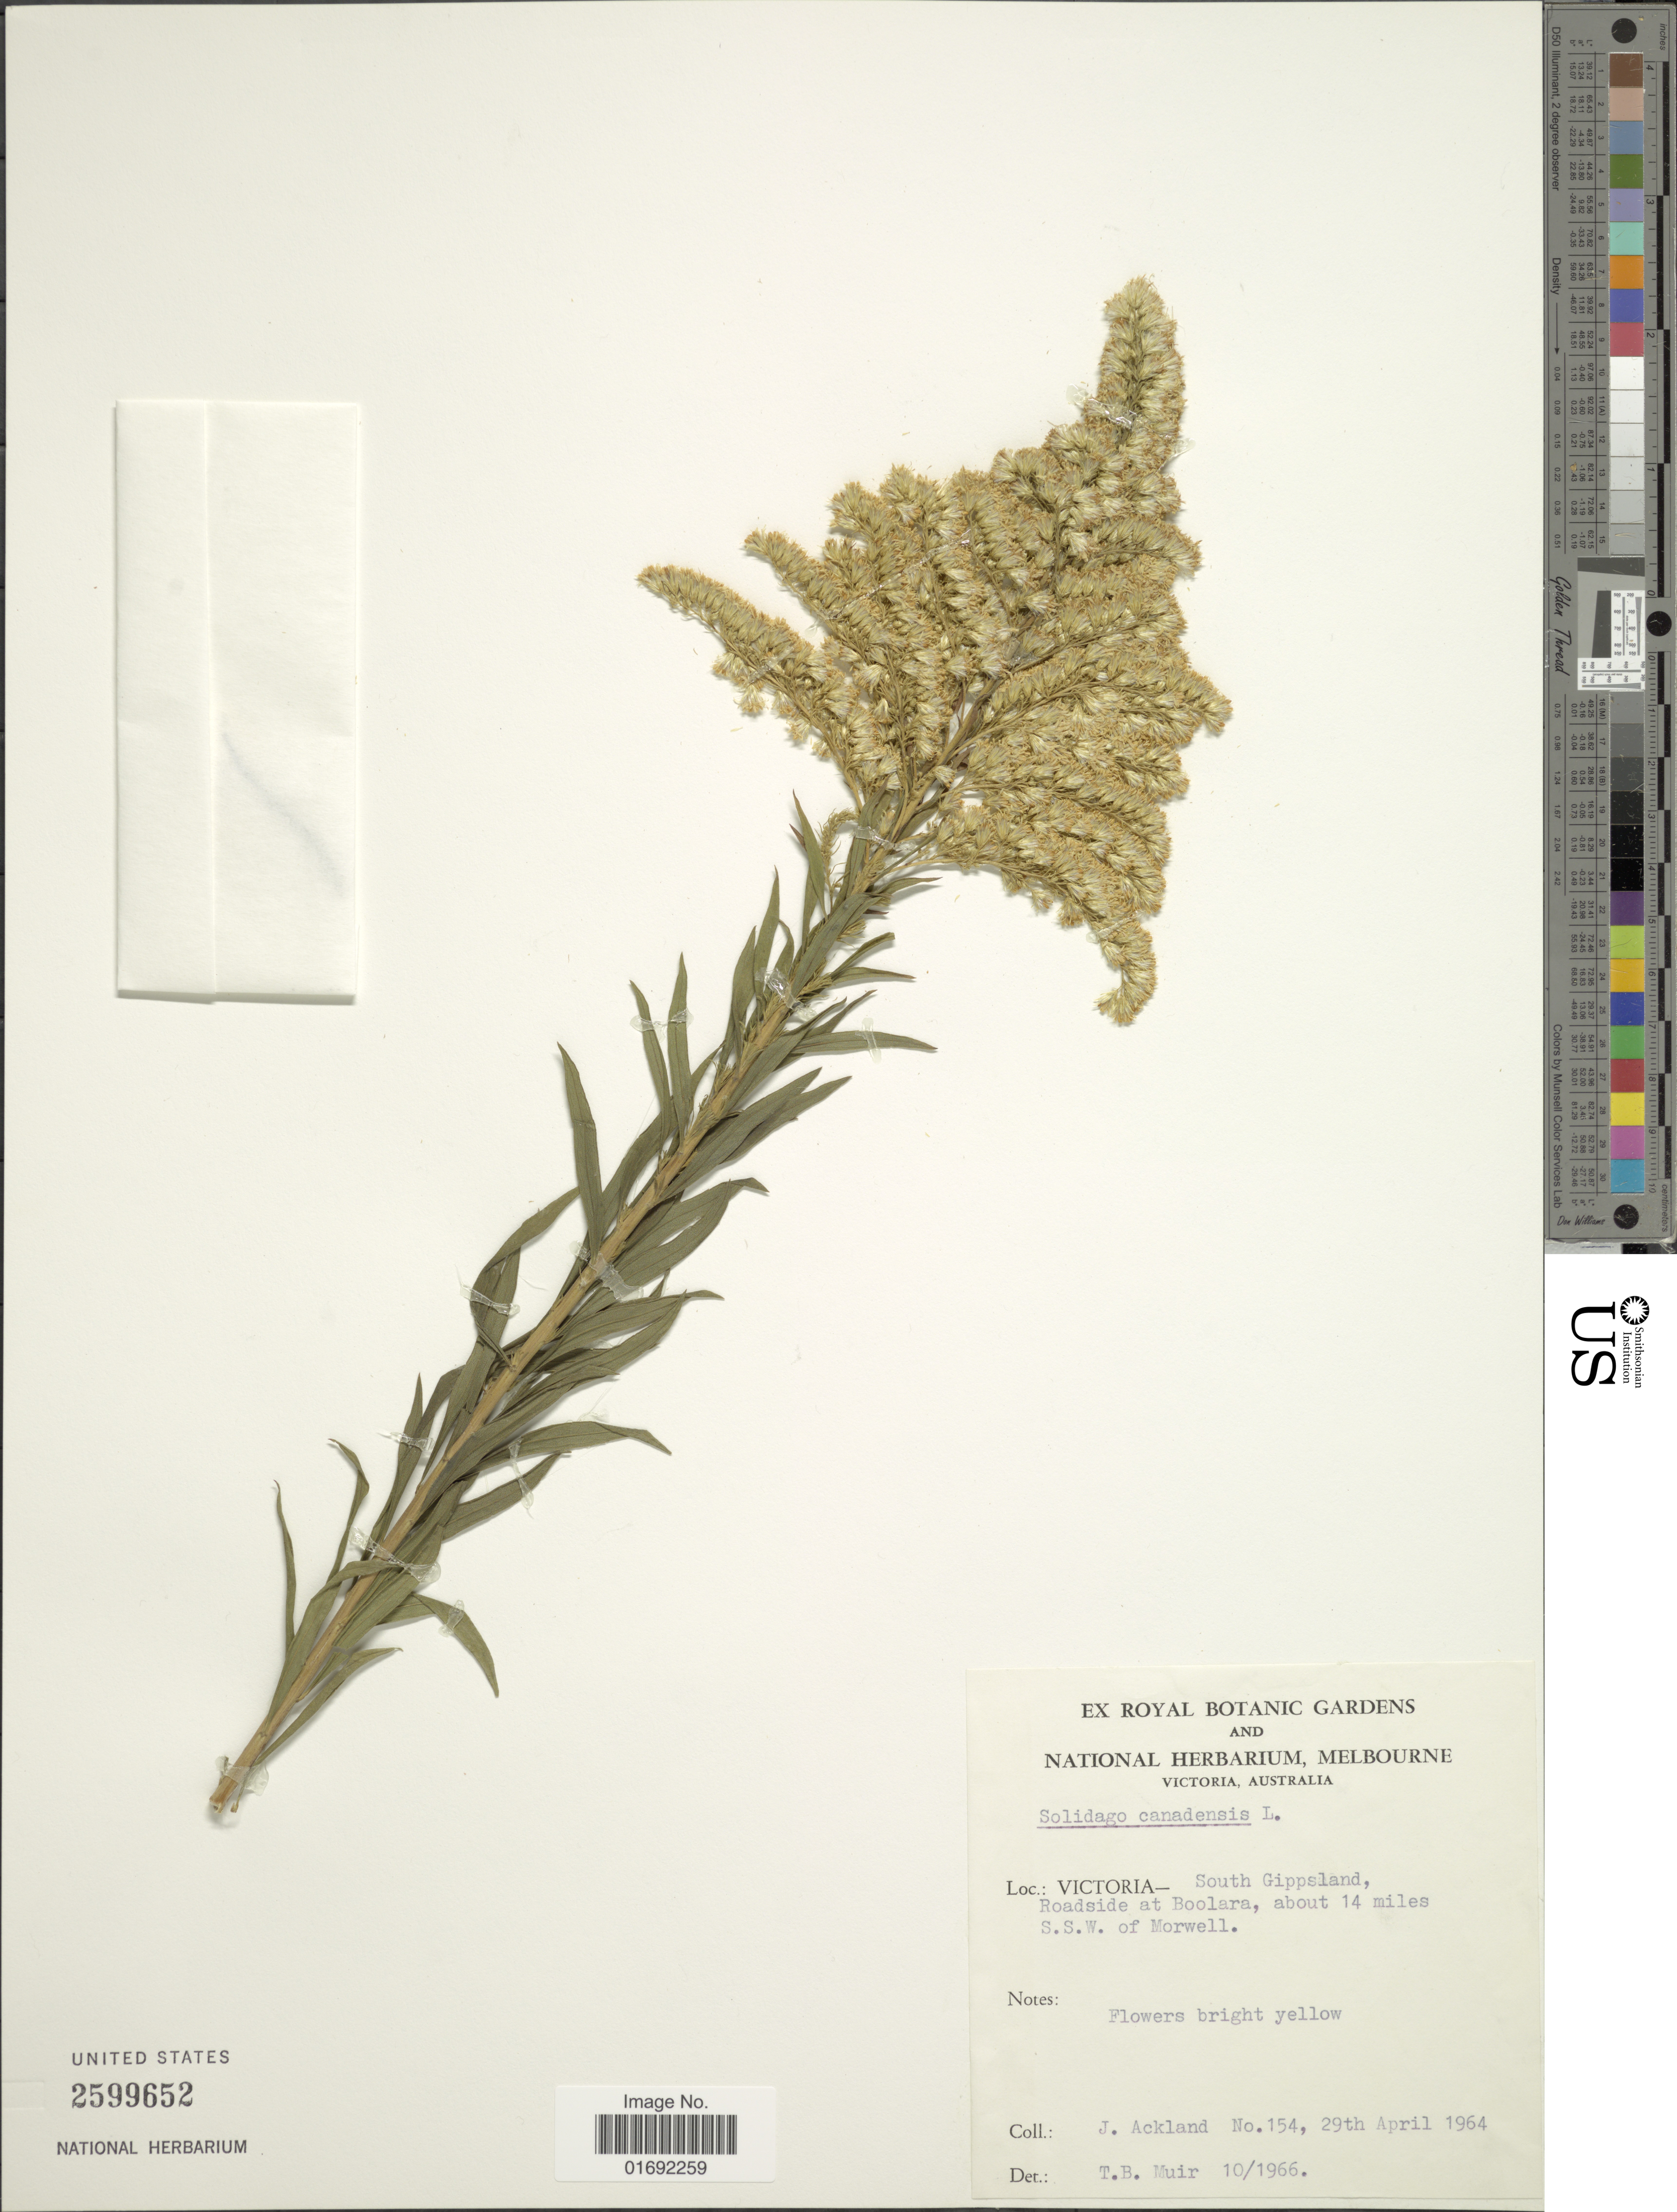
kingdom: Plantae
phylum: Tracheophyta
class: Magnoliopsida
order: Asterales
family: Asteraceae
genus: Solidago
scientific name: Solidago canadensis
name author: L.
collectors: J. J. Ackland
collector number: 154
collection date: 1964-04-29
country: Australia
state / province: Victoria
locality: Victoria, South Gippsland, roadsides at Boolara, about 14 miles S. S. W. of Morwell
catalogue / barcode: US 2599652